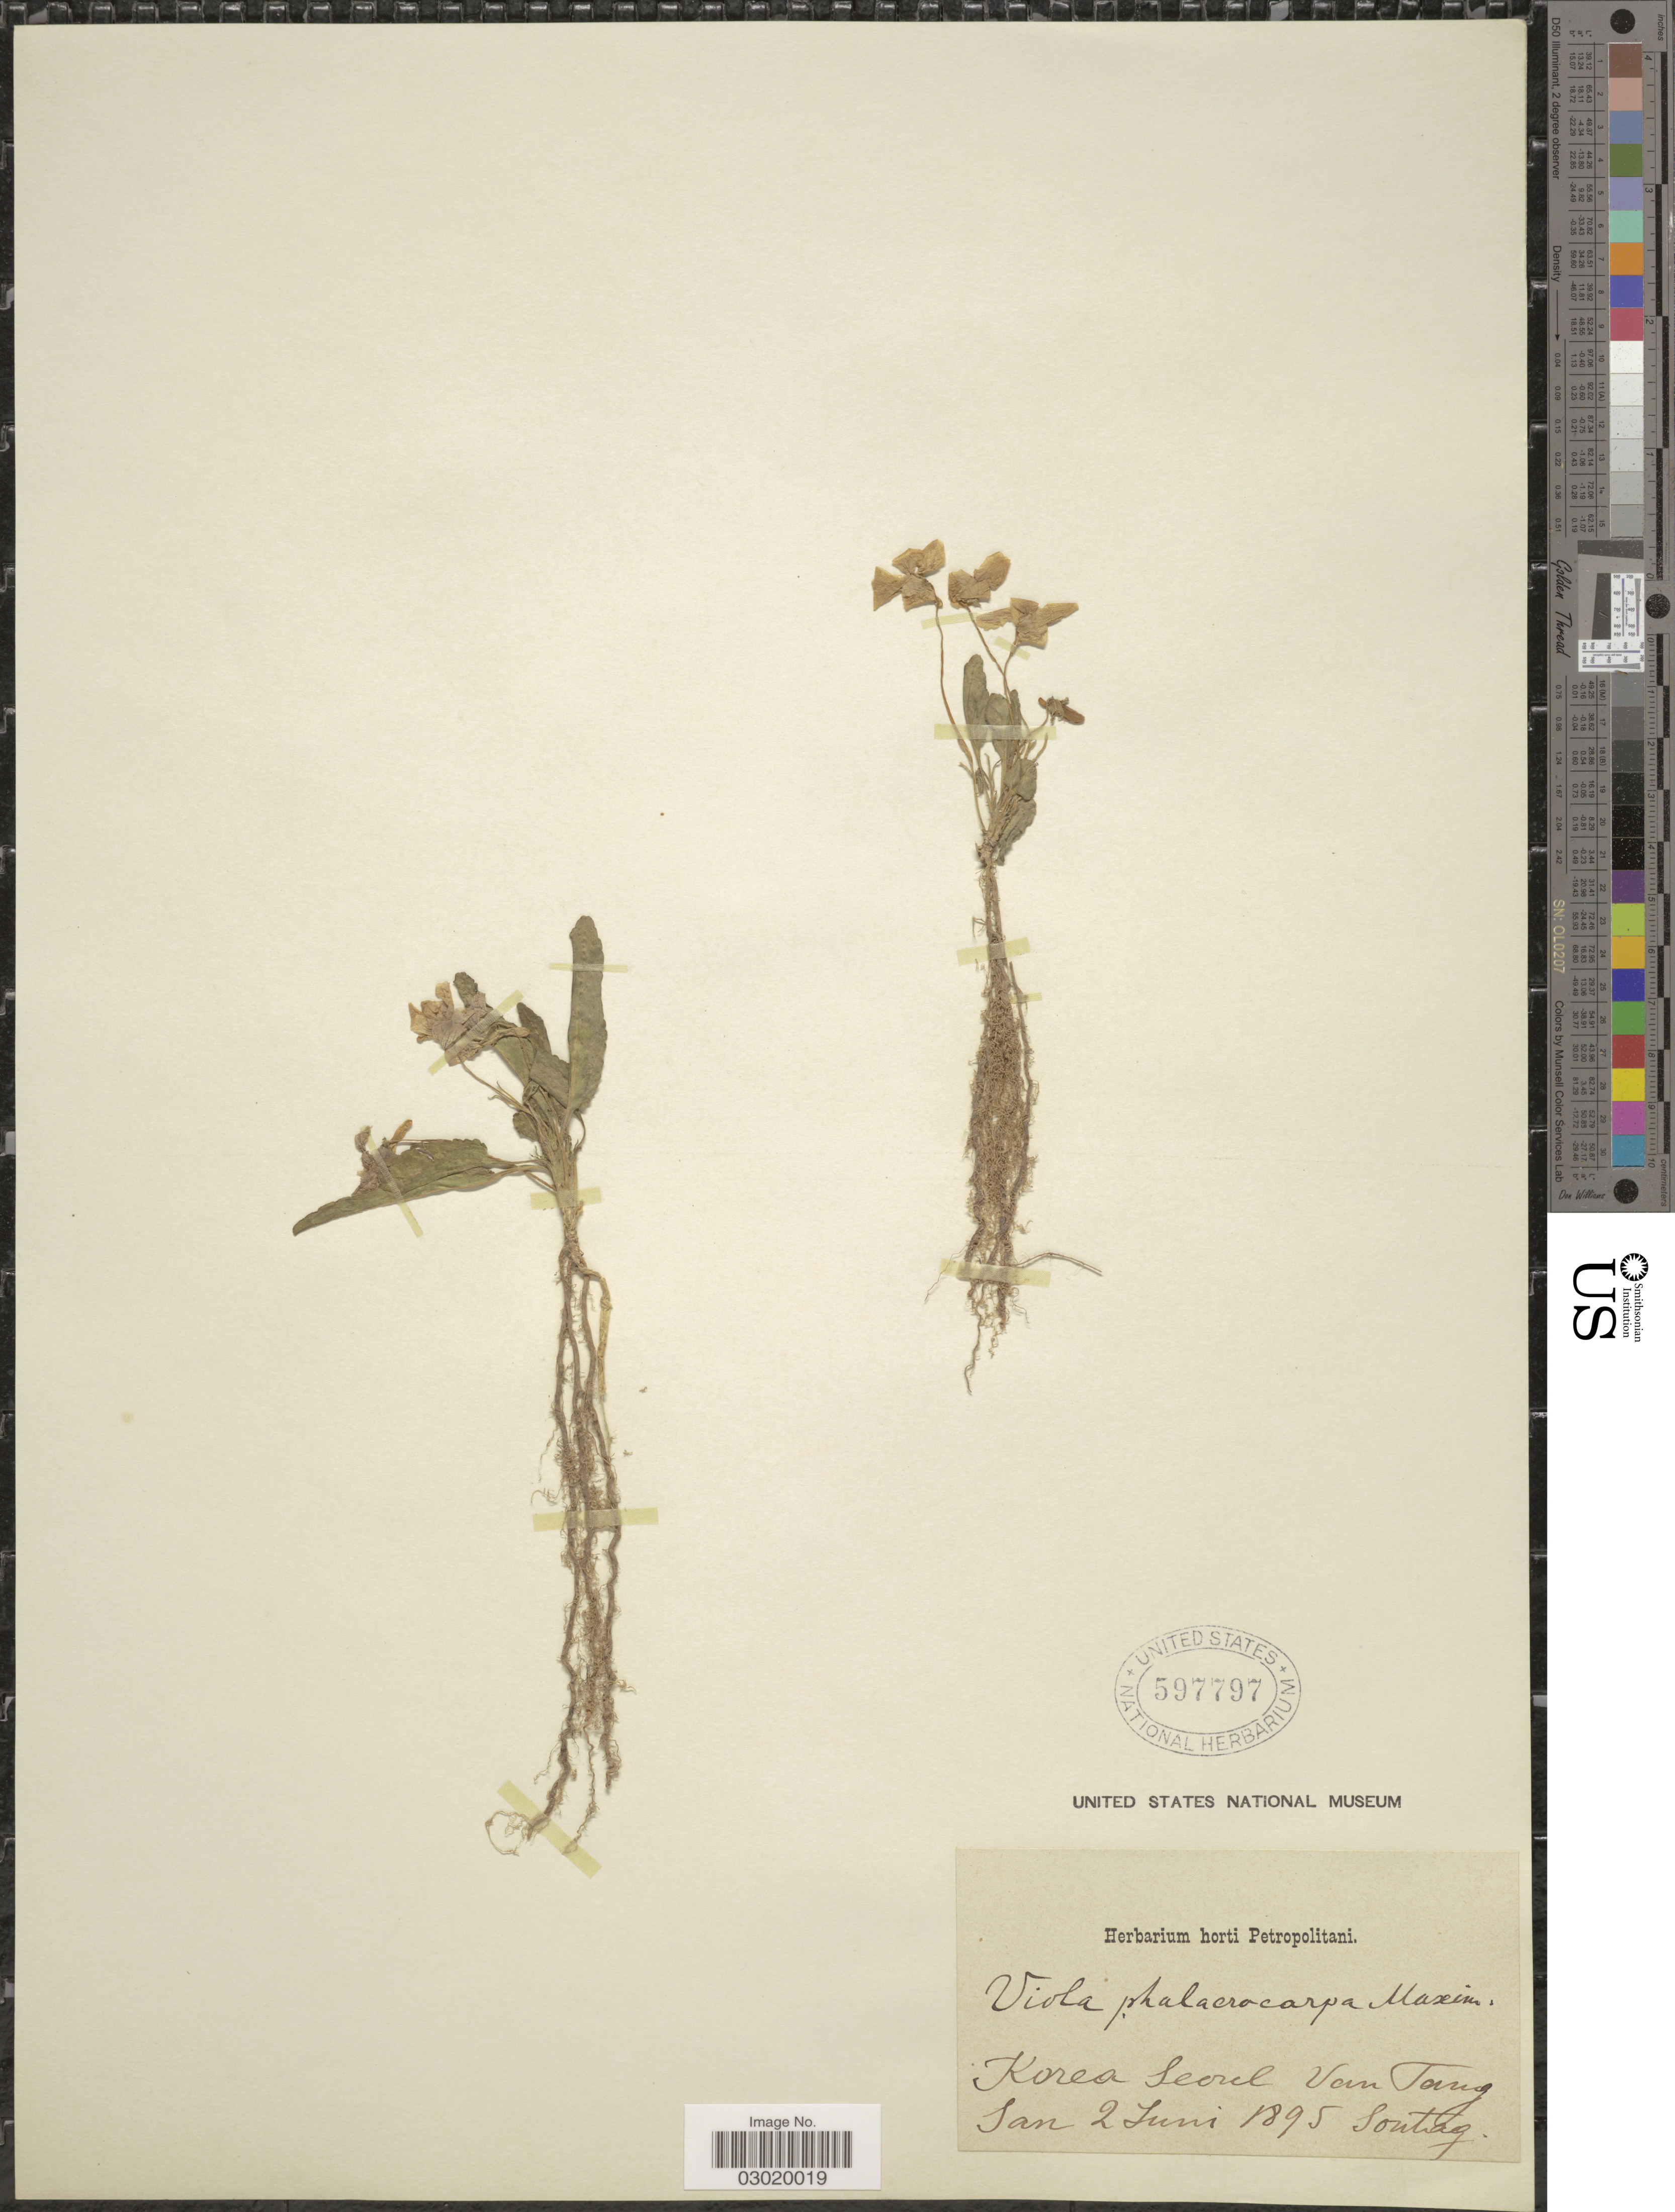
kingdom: Plantae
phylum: Tracheophyta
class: Magnoliopsida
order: Malpighiales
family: Violaceae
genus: Viola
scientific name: Viola phalacrocarpa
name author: Maxim.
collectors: -. Sontag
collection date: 1895-06-02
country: South Korea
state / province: Seoul Special City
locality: Seoul Van Tang San.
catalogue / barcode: US 597797